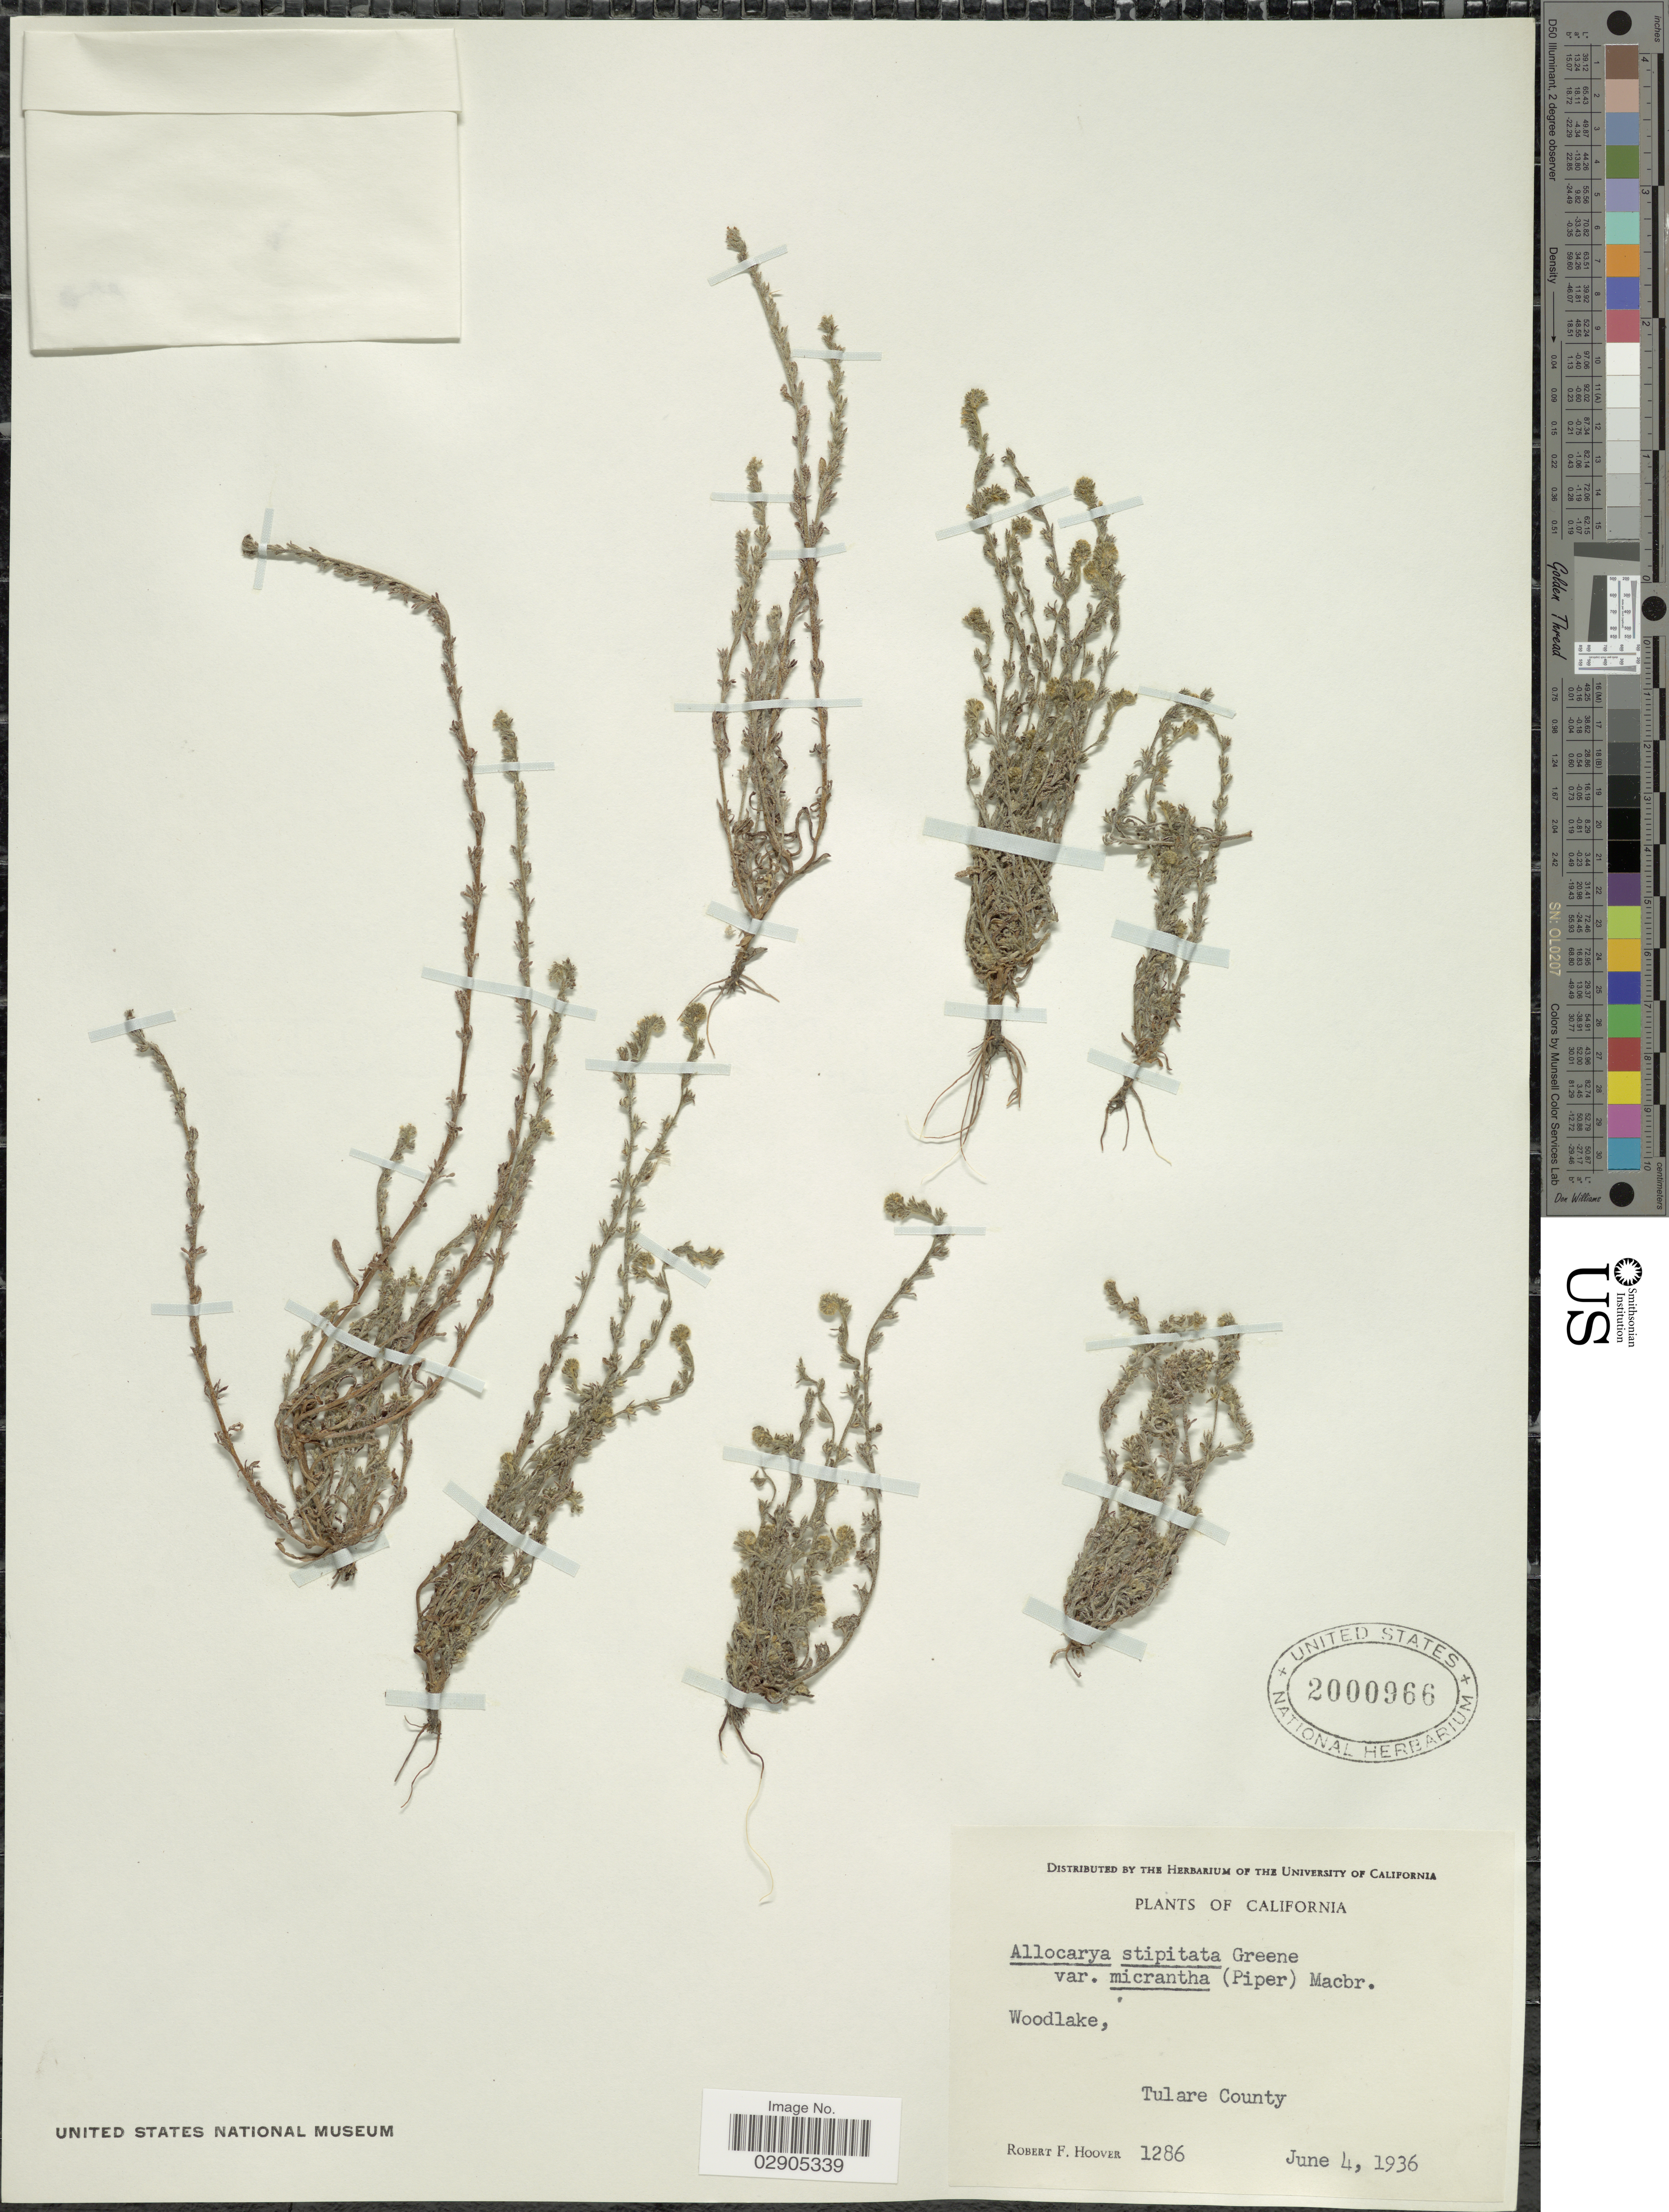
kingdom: Plantae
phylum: Tracheophyta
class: Magnoliopsida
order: Boraginales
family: Boraginaceae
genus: Allocarya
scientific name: Allocarya stipitata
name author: Greene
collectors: R. F. Hoover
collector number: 1286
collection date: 1936-06-04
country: United States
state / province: California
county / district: Tulare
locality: Woodlake, Tulare County.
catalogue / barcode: US 2000966